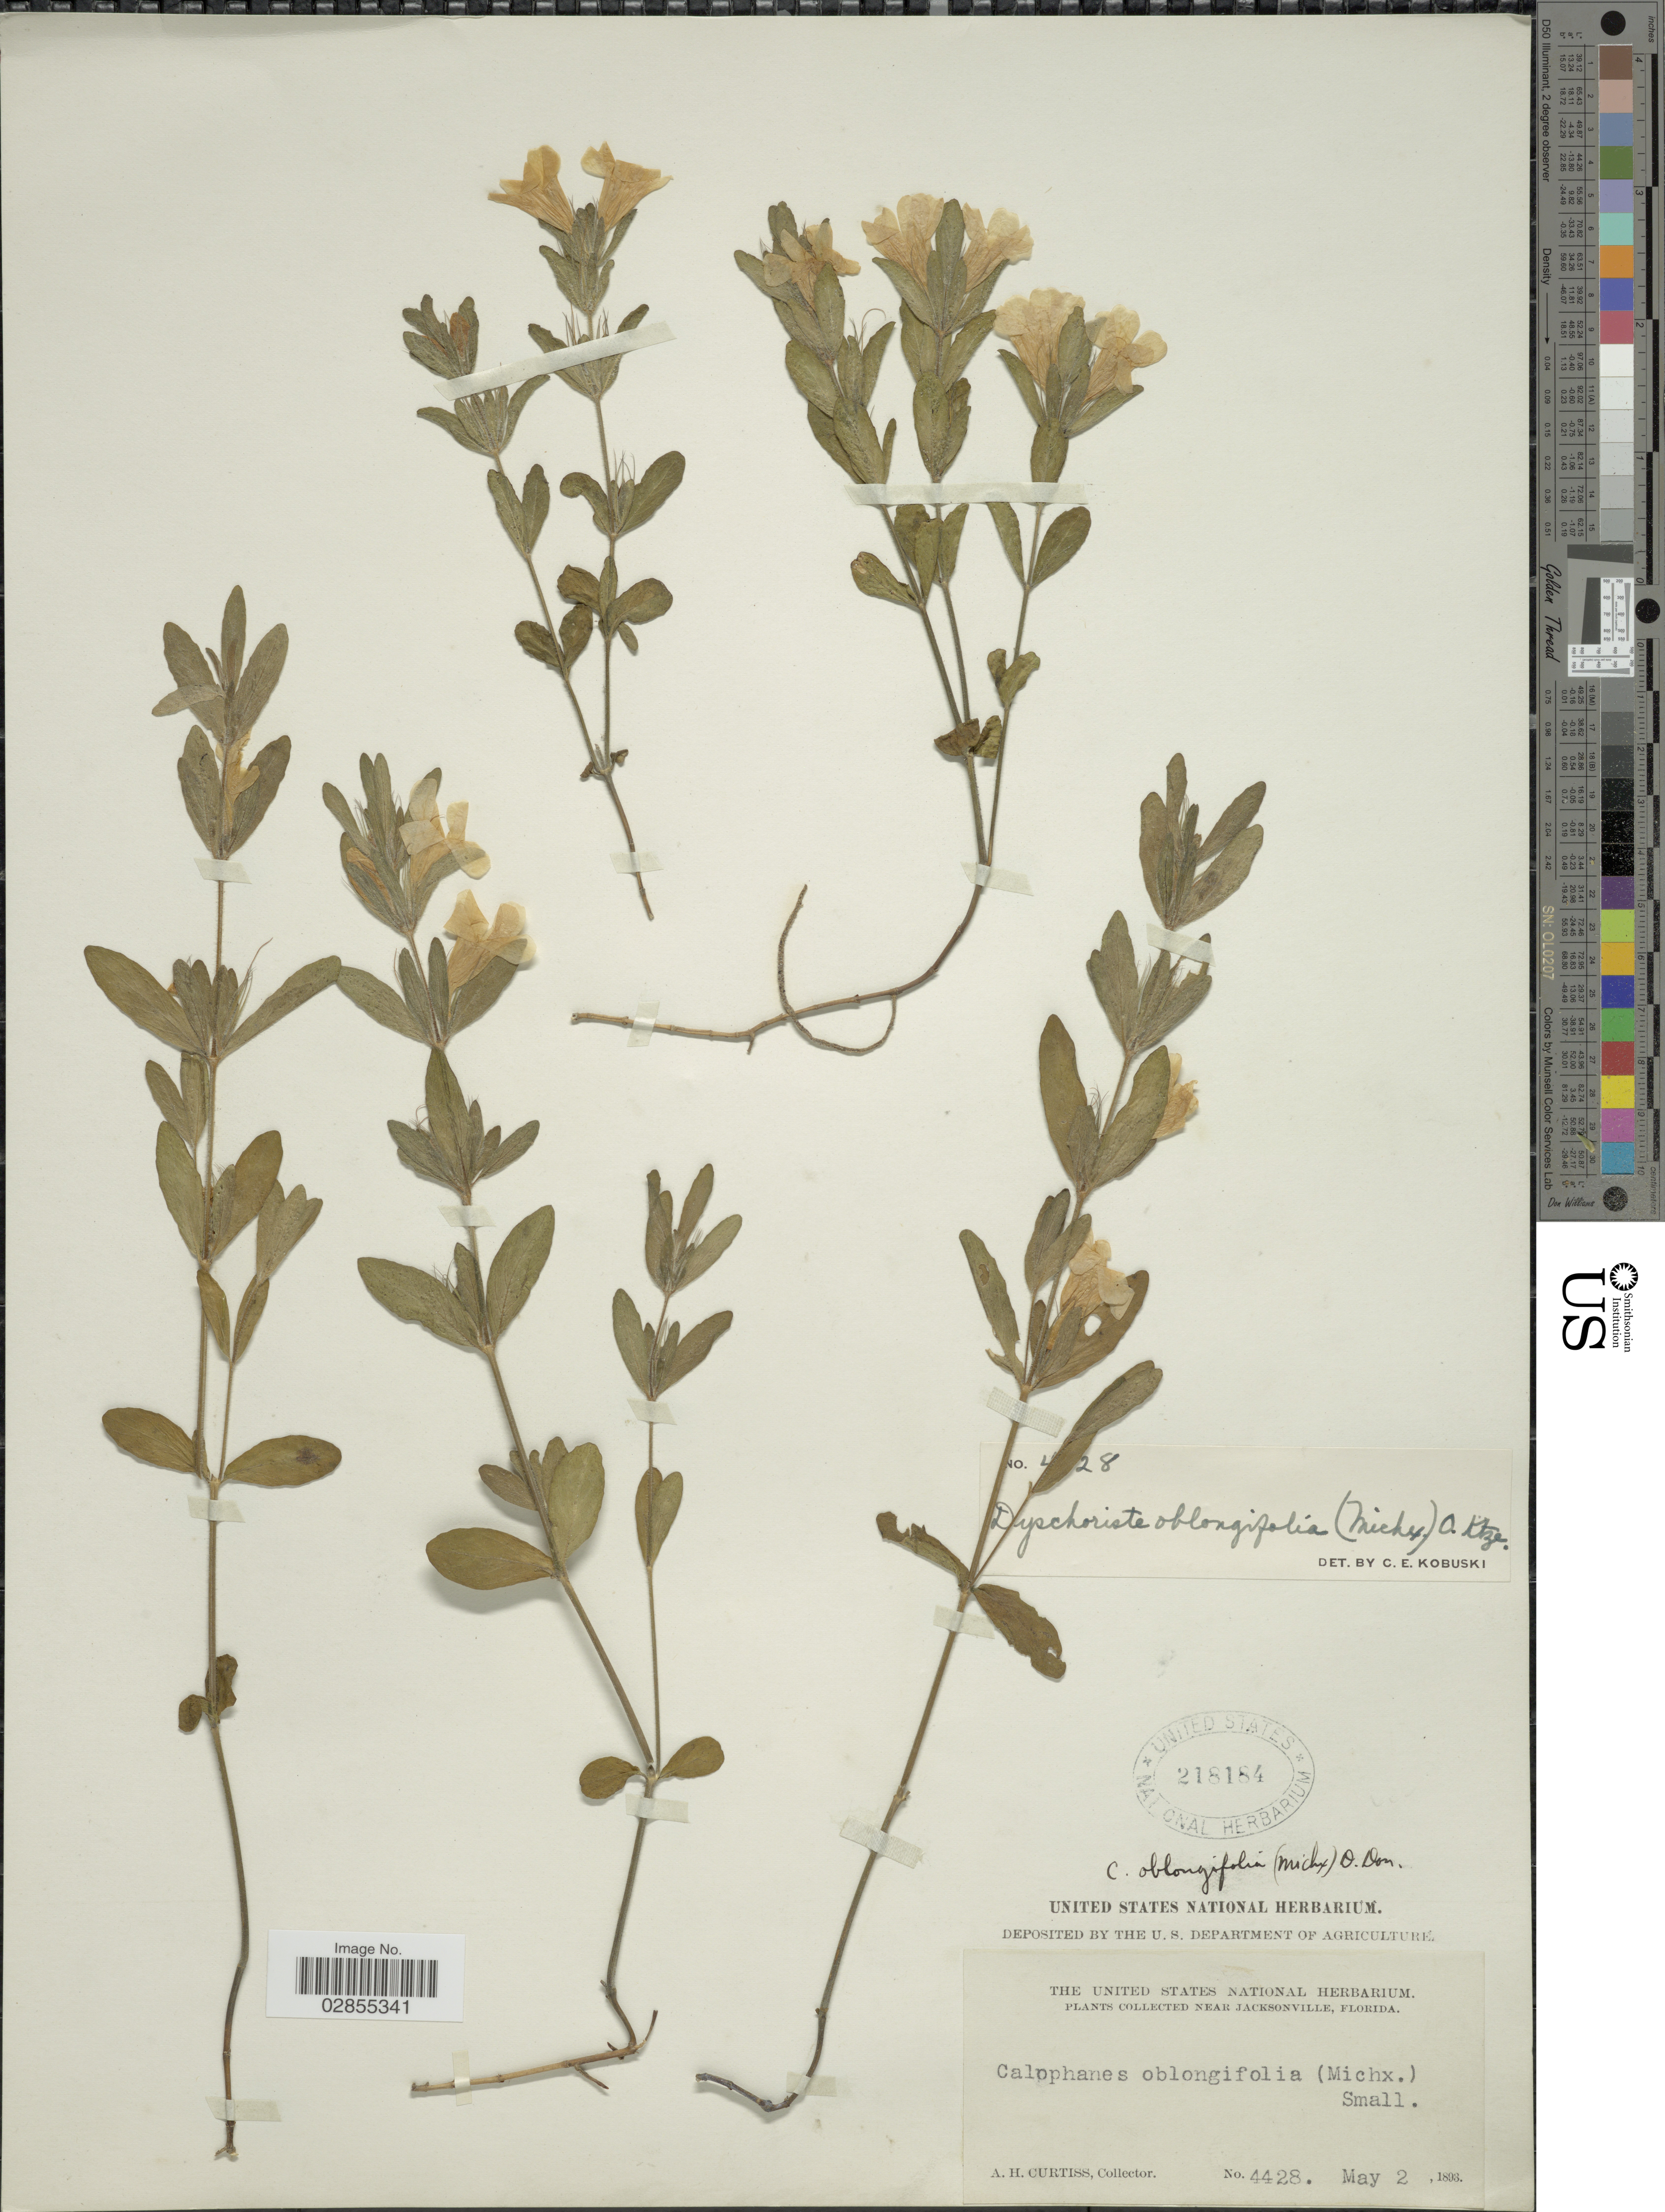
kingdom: Plantae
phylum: Tracheophyta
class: Magnoliopsida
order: Lamiales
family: Acanthaceae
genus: Dyschoriste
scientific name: Dyschoriste oblongifolia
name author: (Michx.) Kuntze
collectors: A. H. Curtiss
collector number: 4428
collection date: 1893-05-02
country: United States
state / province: Florida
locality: Near Jacksonville.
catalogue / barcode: US 218184